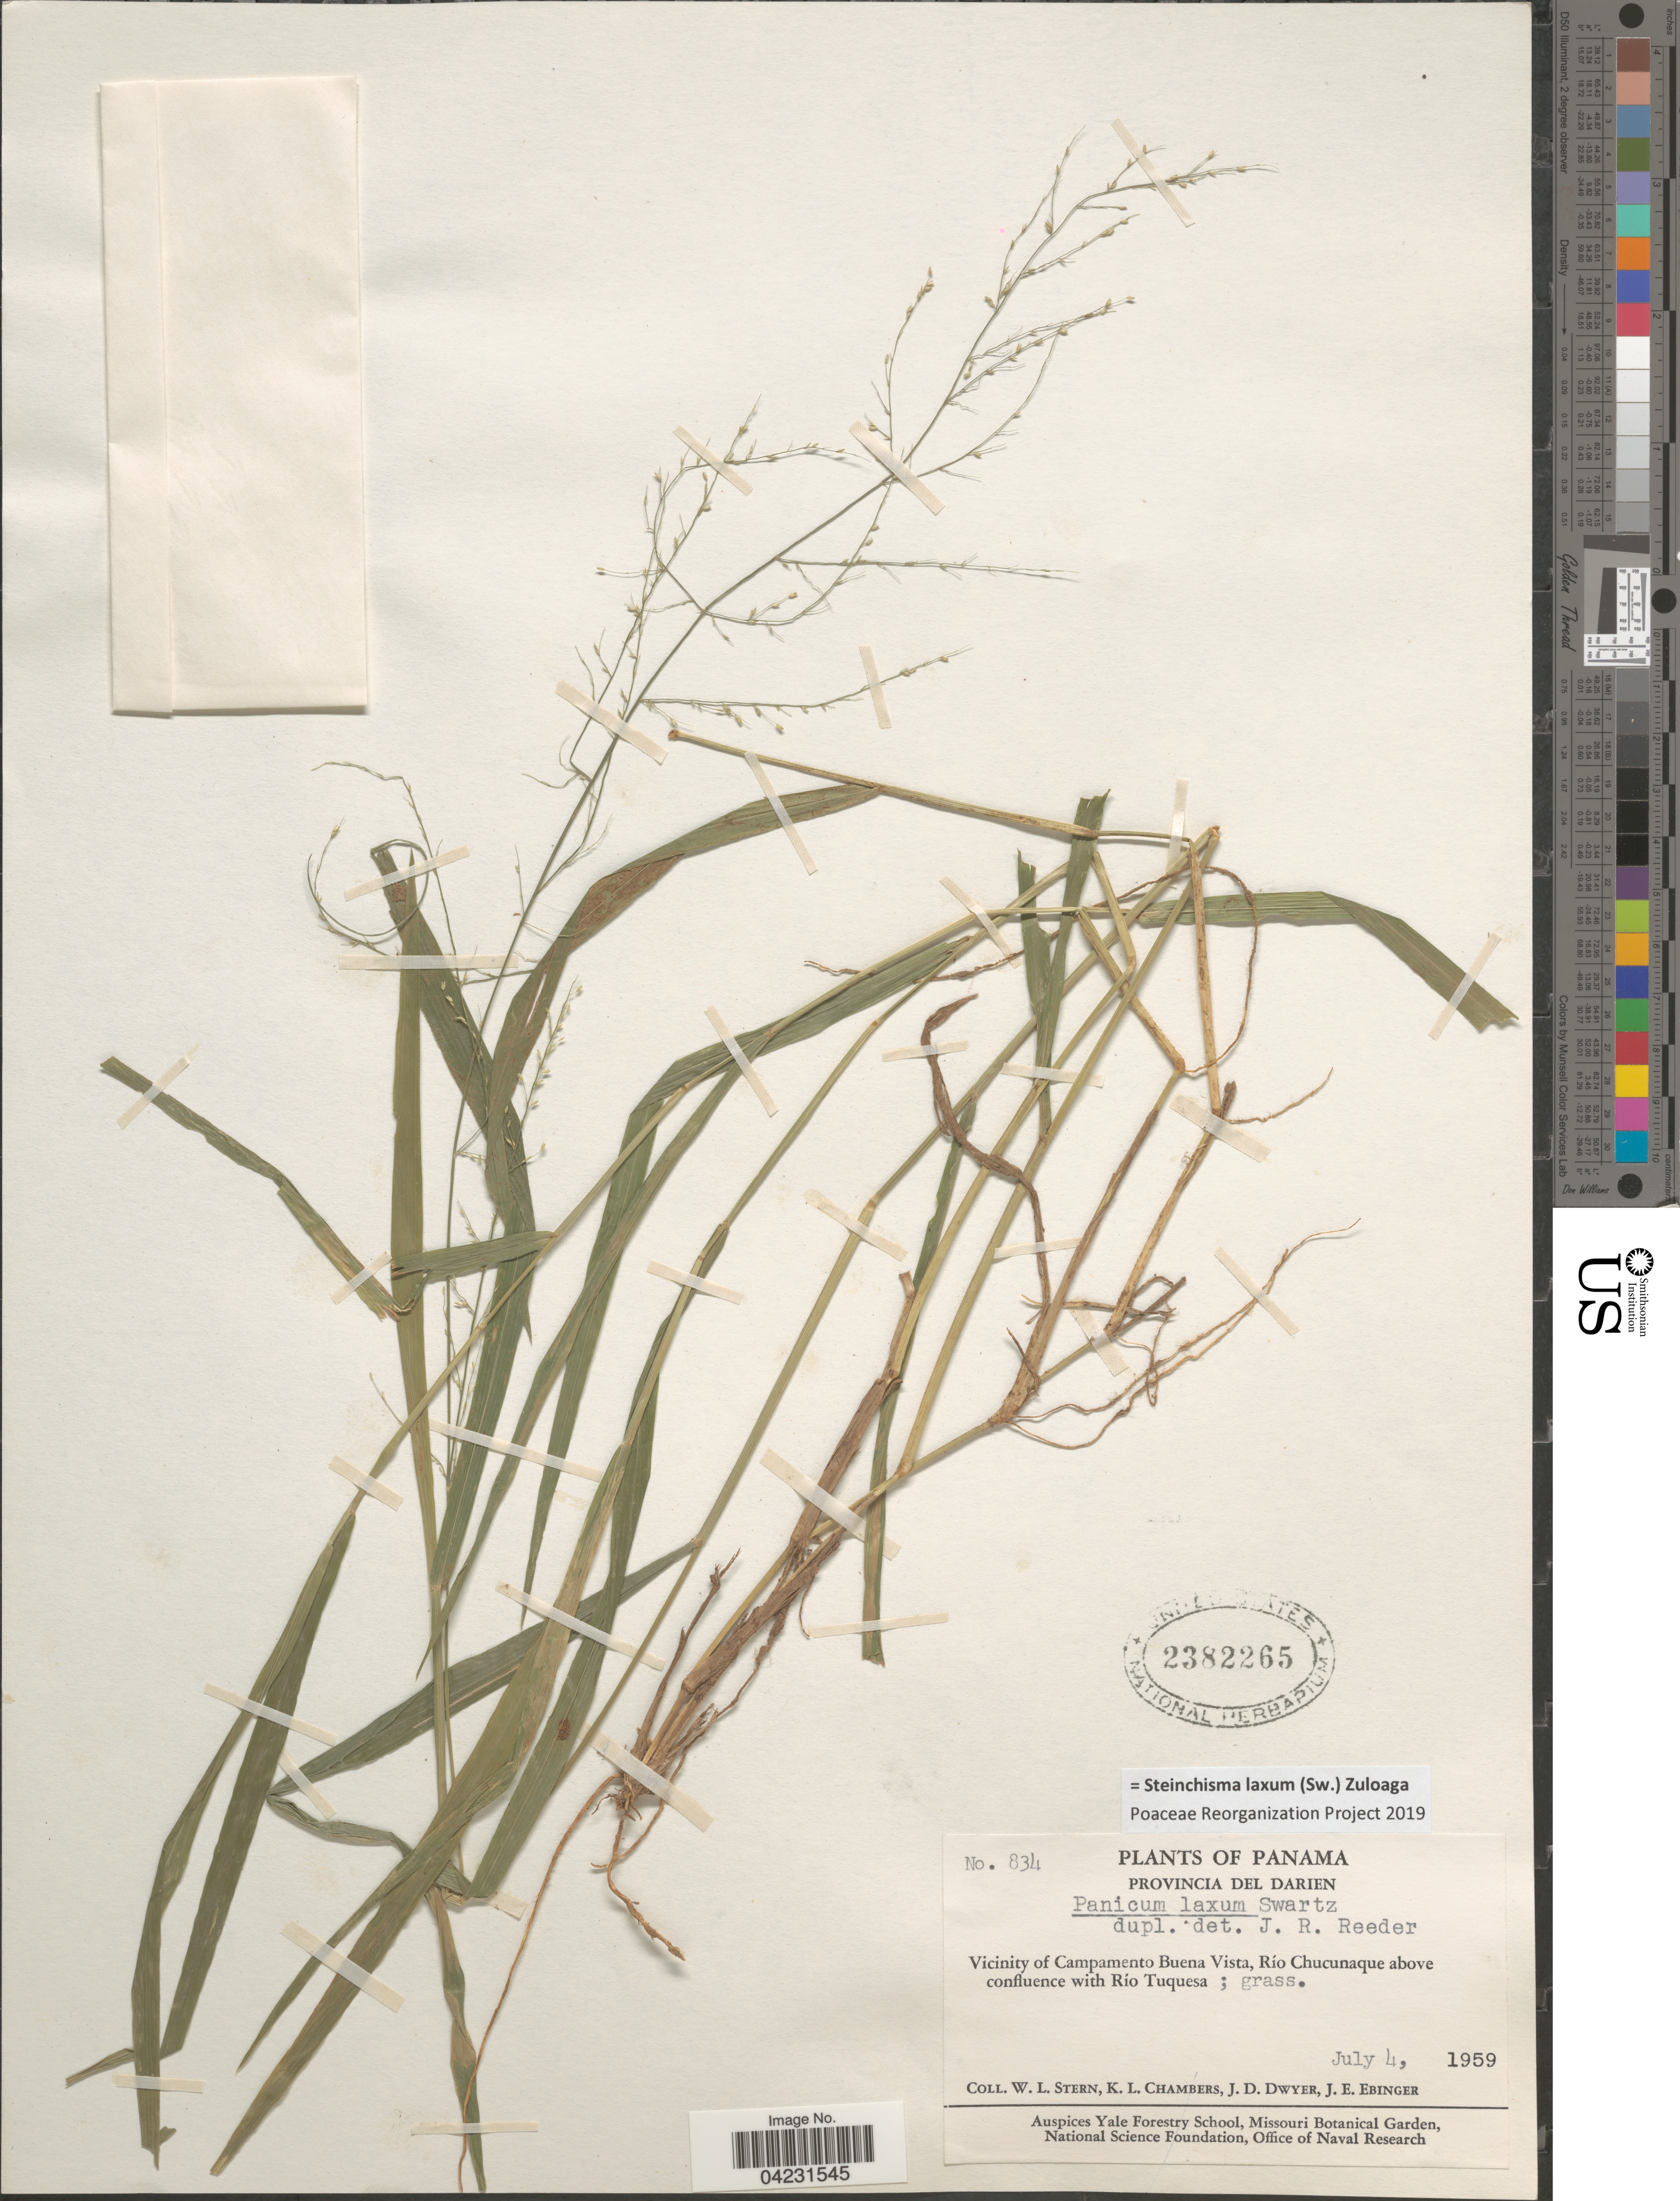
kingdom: Plantae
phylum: Tracheophyta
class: Liliopsida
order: Poales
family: Poaceae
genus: Steinchisma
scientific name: Steinchisma laxum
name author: (Sw.) Zuloaga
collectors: W. L. Stern, K. Chambers, J. D. Dwyer & J. Ebinger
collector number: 834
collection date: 1959-07-04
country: Panama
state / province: Darien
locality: Vicinity of Campamento Buena Vista, Río Chucunaque above confluence with Río Tuquesa.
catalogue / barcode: US 2382265